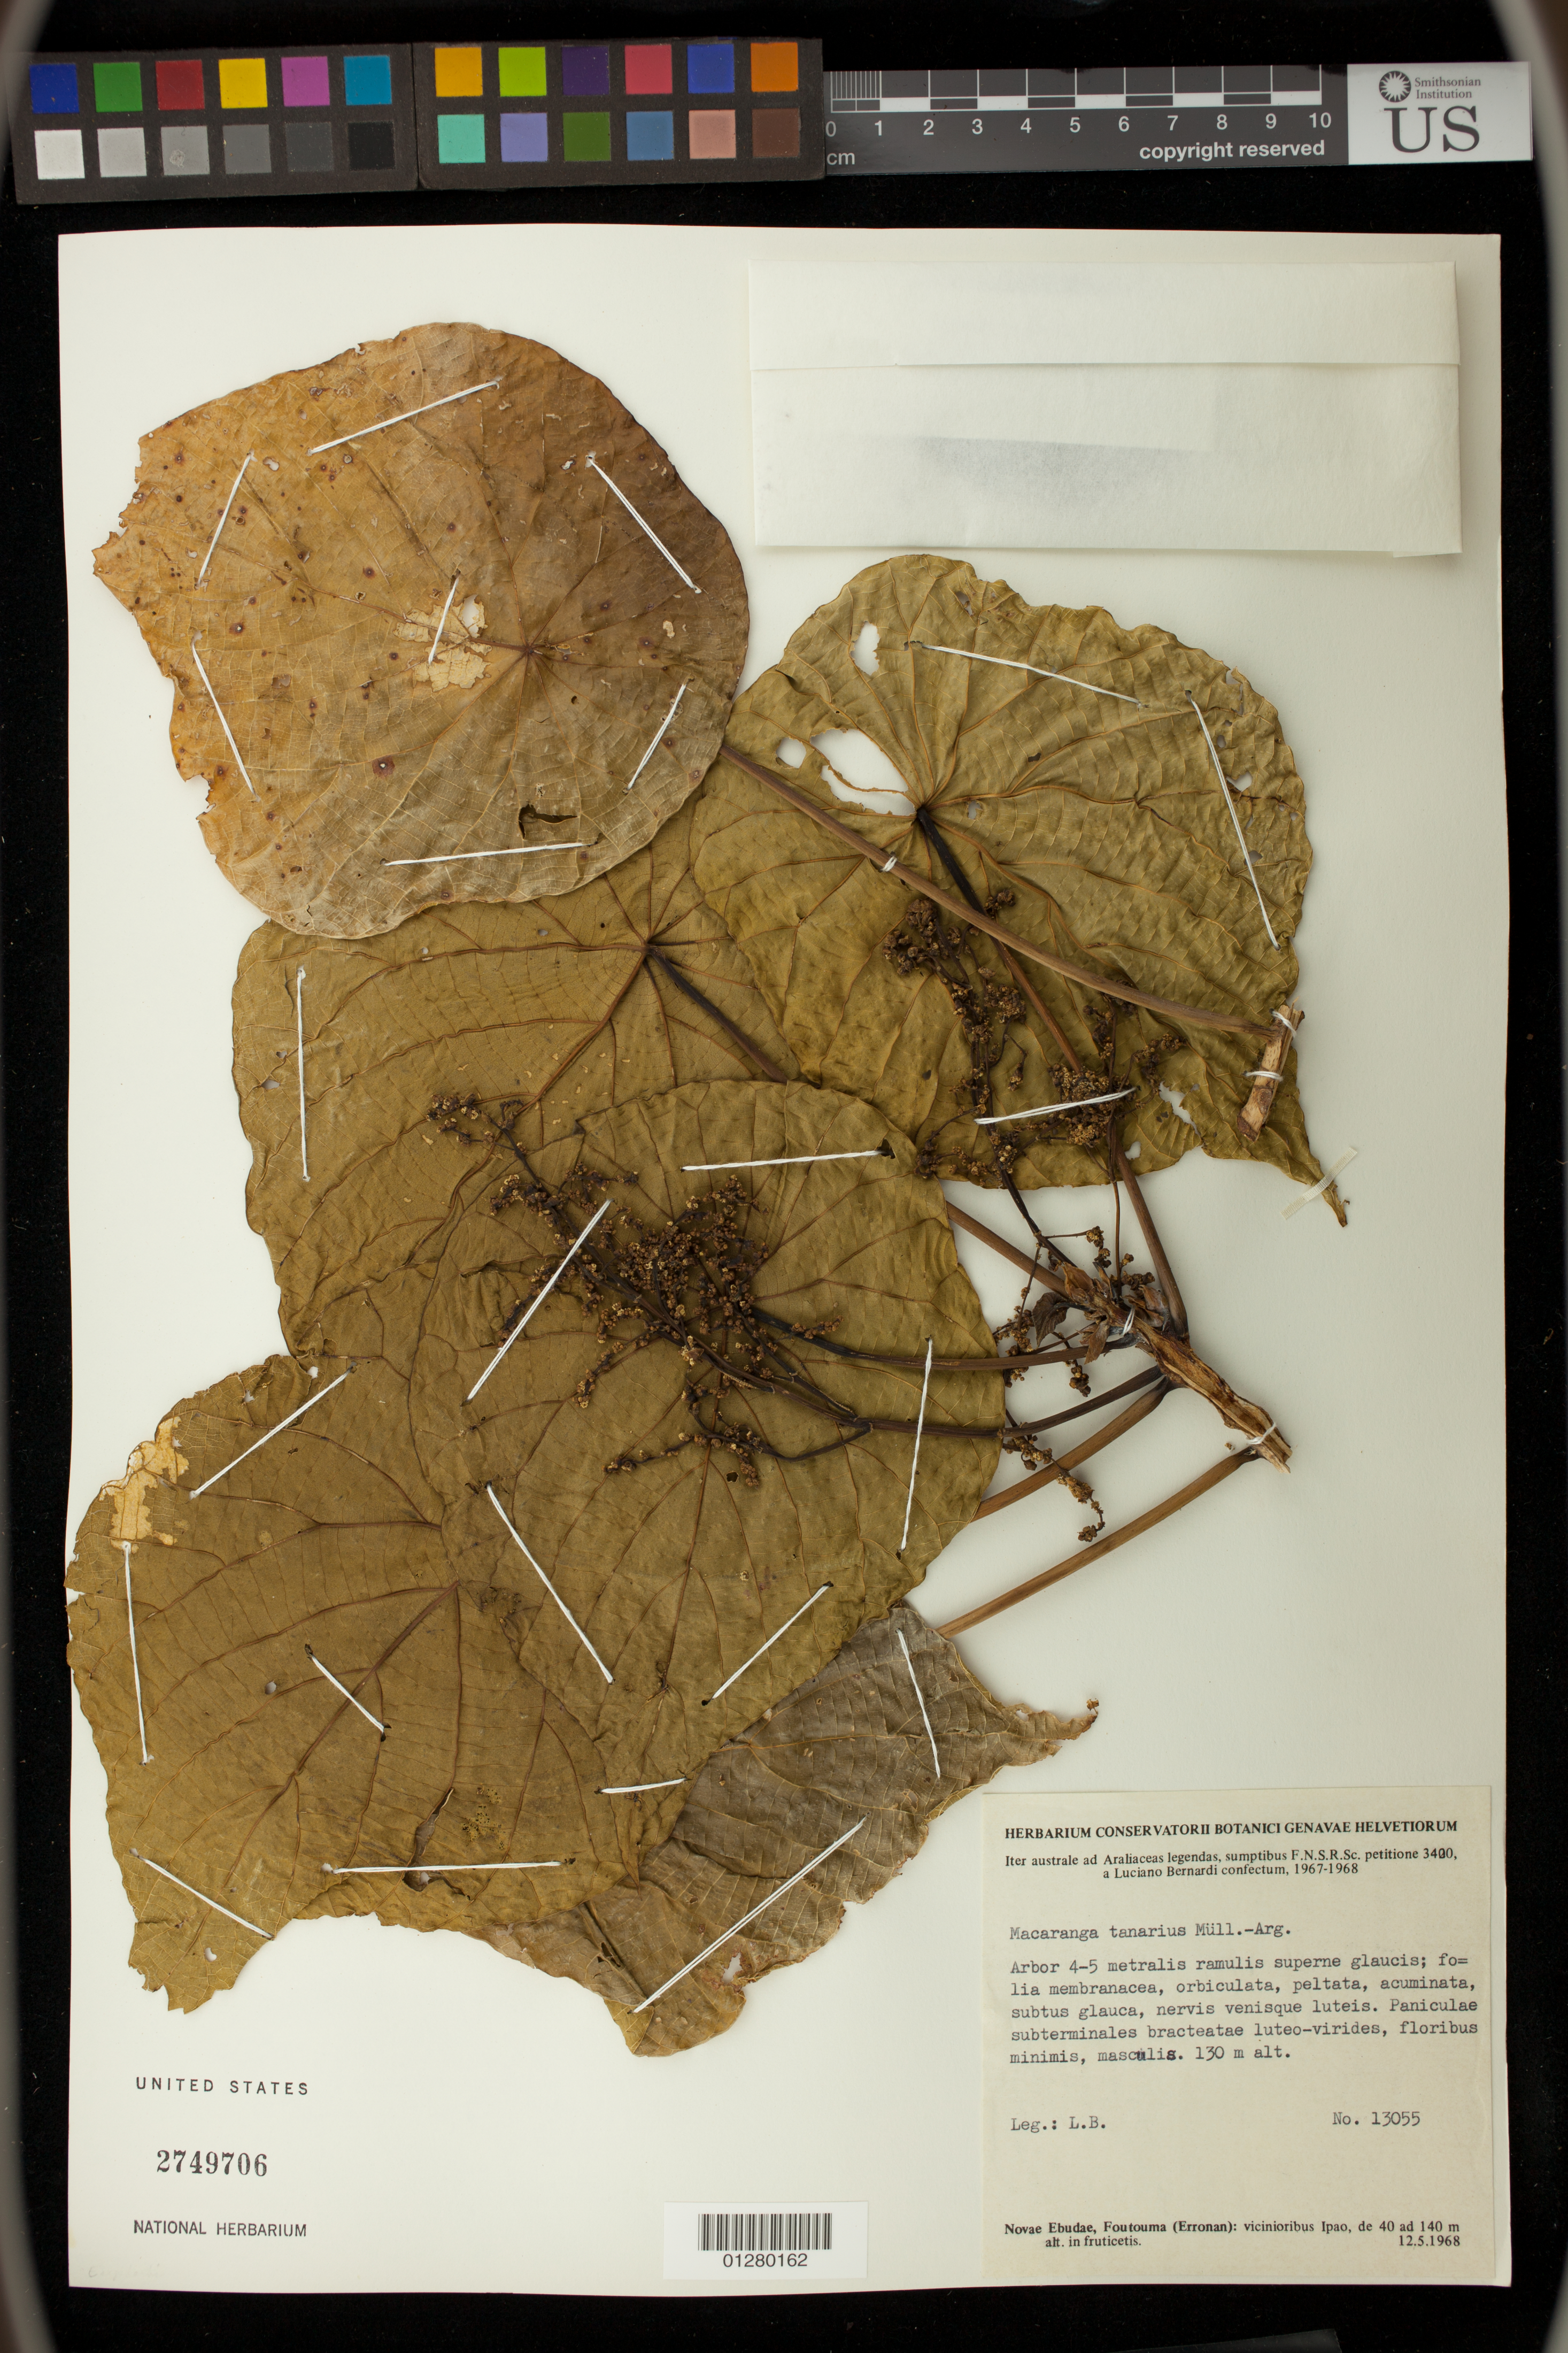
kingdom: Plantae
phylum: Tracheophyta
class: Magnoliopsida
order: Malpighiales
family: Euphorbiaceae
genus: Macaranga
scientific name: Macaranga tanarius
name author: (L.) Müll. Arg.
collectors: L. Bernardi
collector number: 13055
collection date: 1968-05-12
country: Vanuatu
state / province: Tafea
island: Futuna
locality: Novae Ebudae, Foutouma (Erronan): viciniorbus Ipao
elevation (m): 130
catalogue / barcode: US 2749706